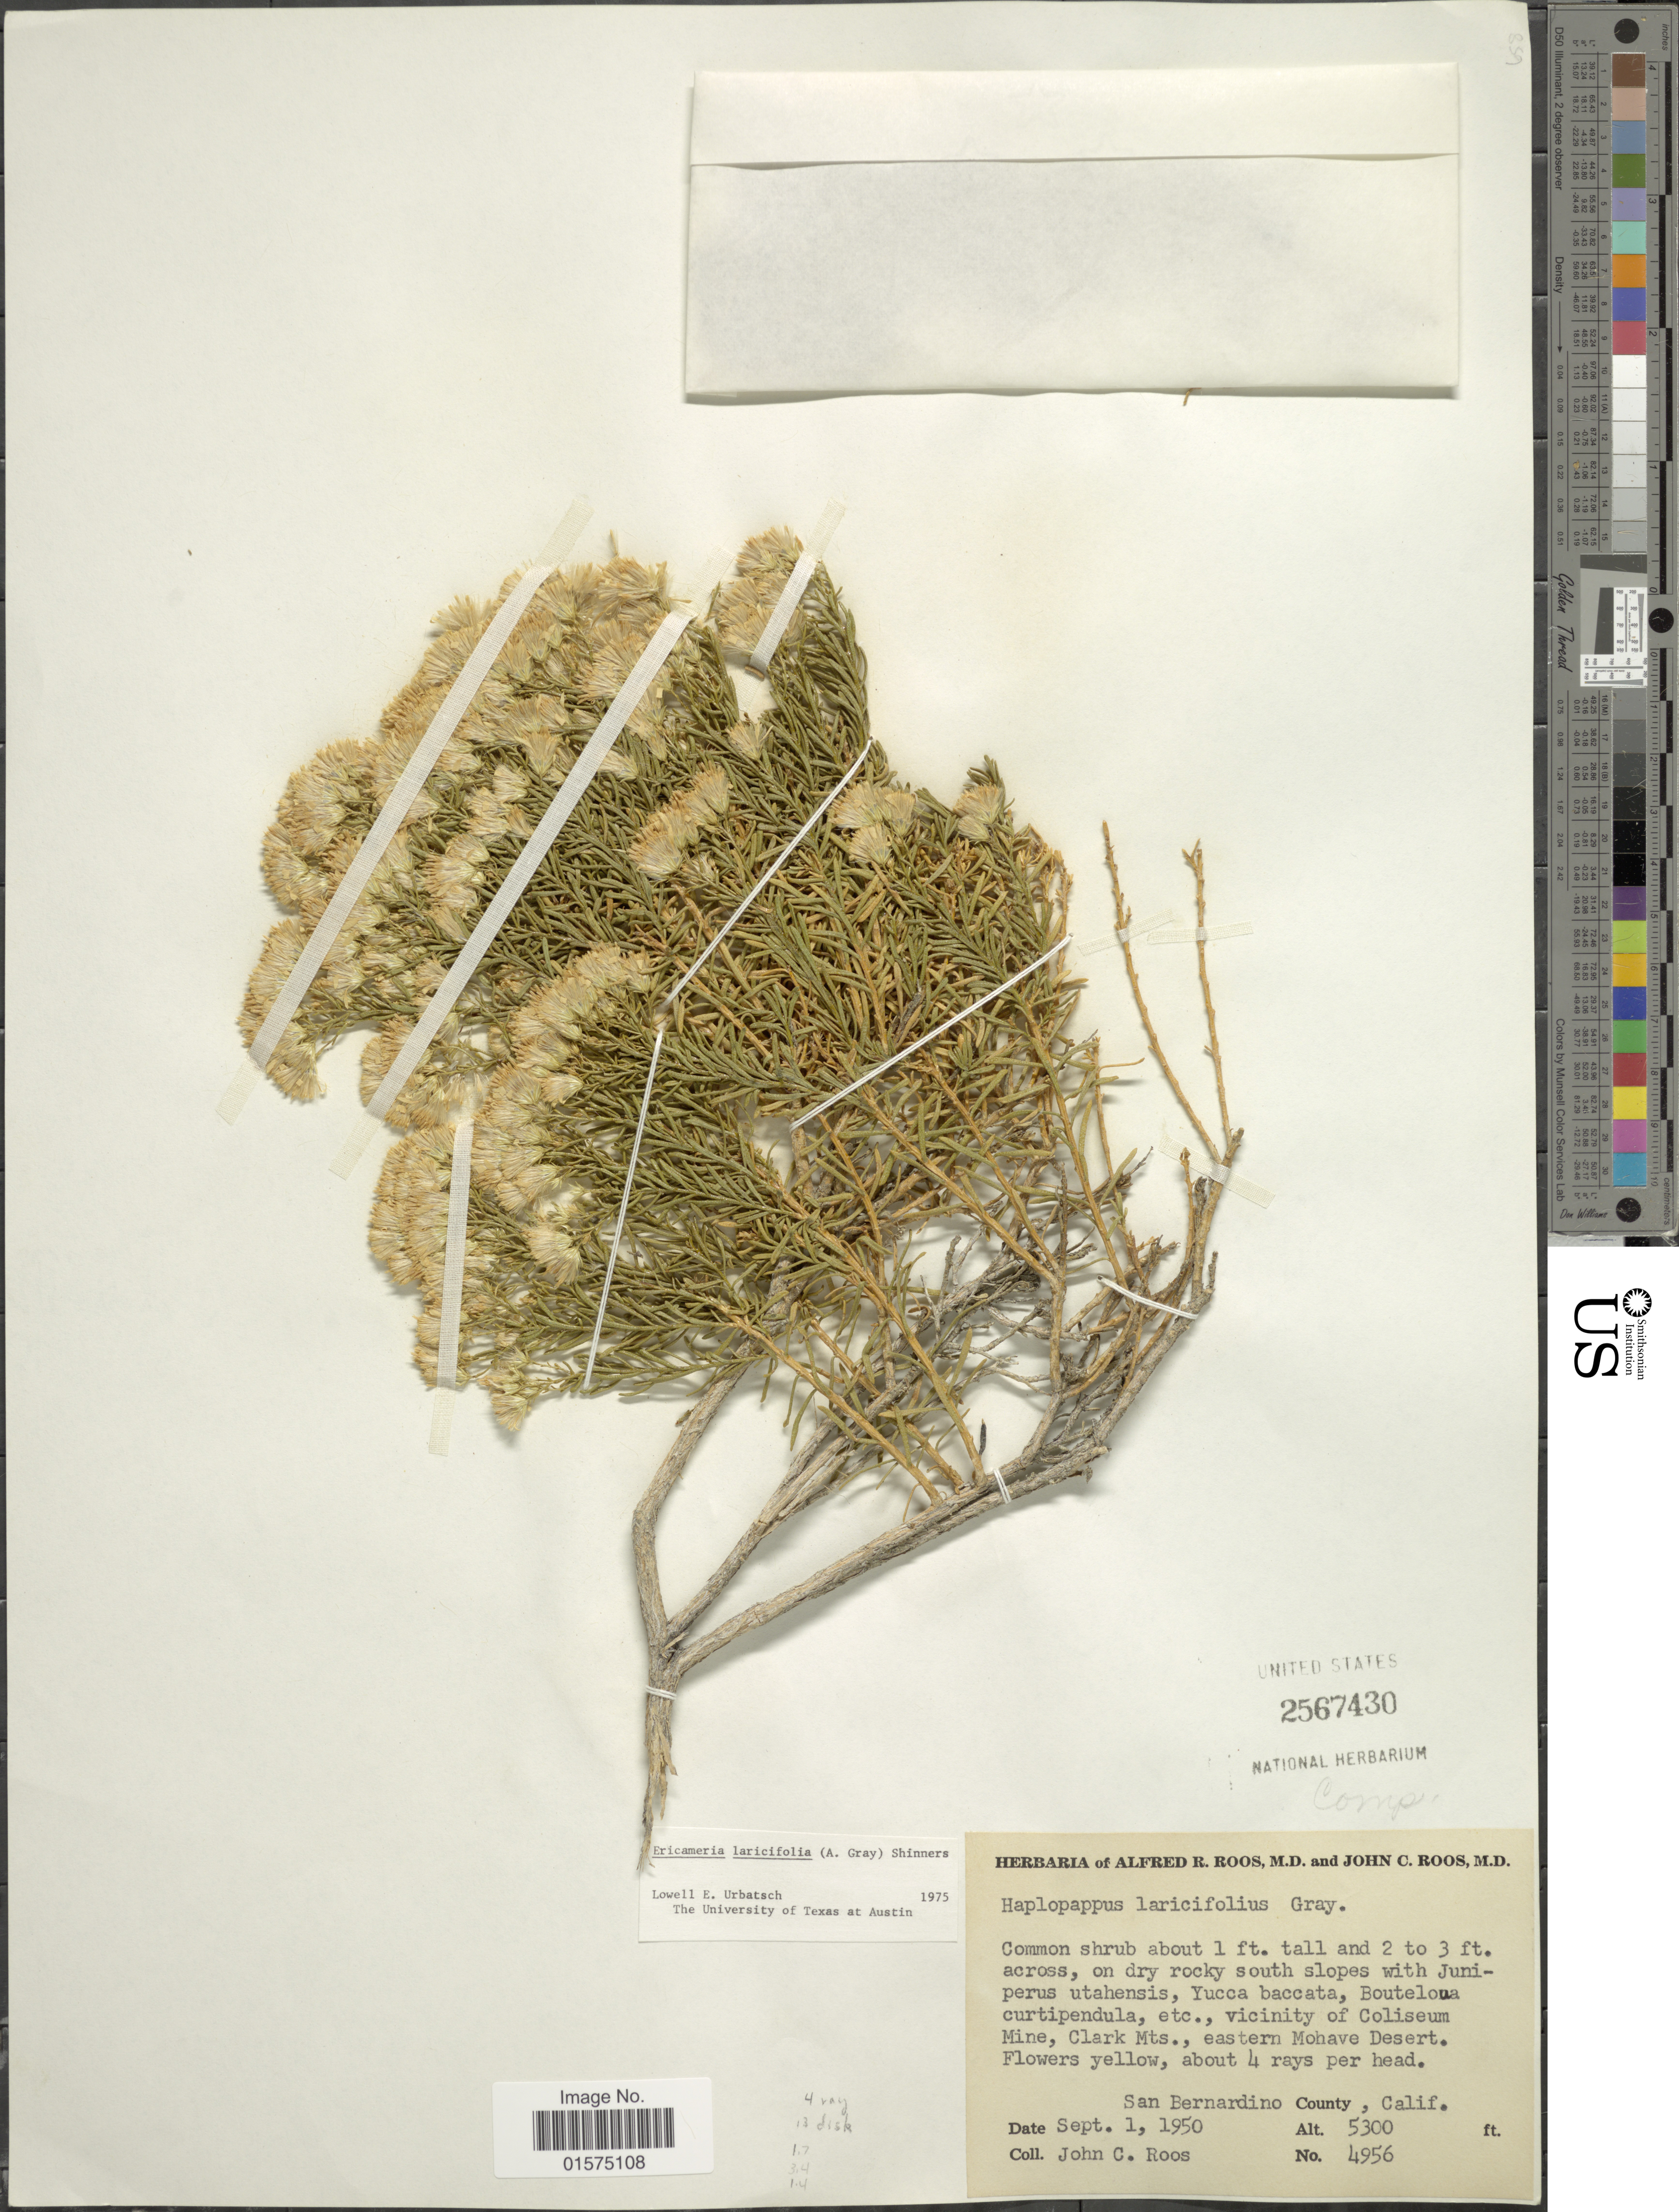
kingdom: Plantae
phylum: Tracheophyta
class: Magnoliopsida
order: Asterales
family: Asteraceae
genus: Ericameria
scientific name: Ericameria laricifolia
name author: (A. Gray) Shinners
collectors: J. C. Roos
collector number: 4956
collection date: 1950-09-01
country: United States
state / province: California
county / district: San Bernardino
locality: Vicinity of Coliseum Mine, Clark Mts., eastern Mohave Desert. San Bernardino County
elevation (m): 1615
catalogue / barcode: US 2567430